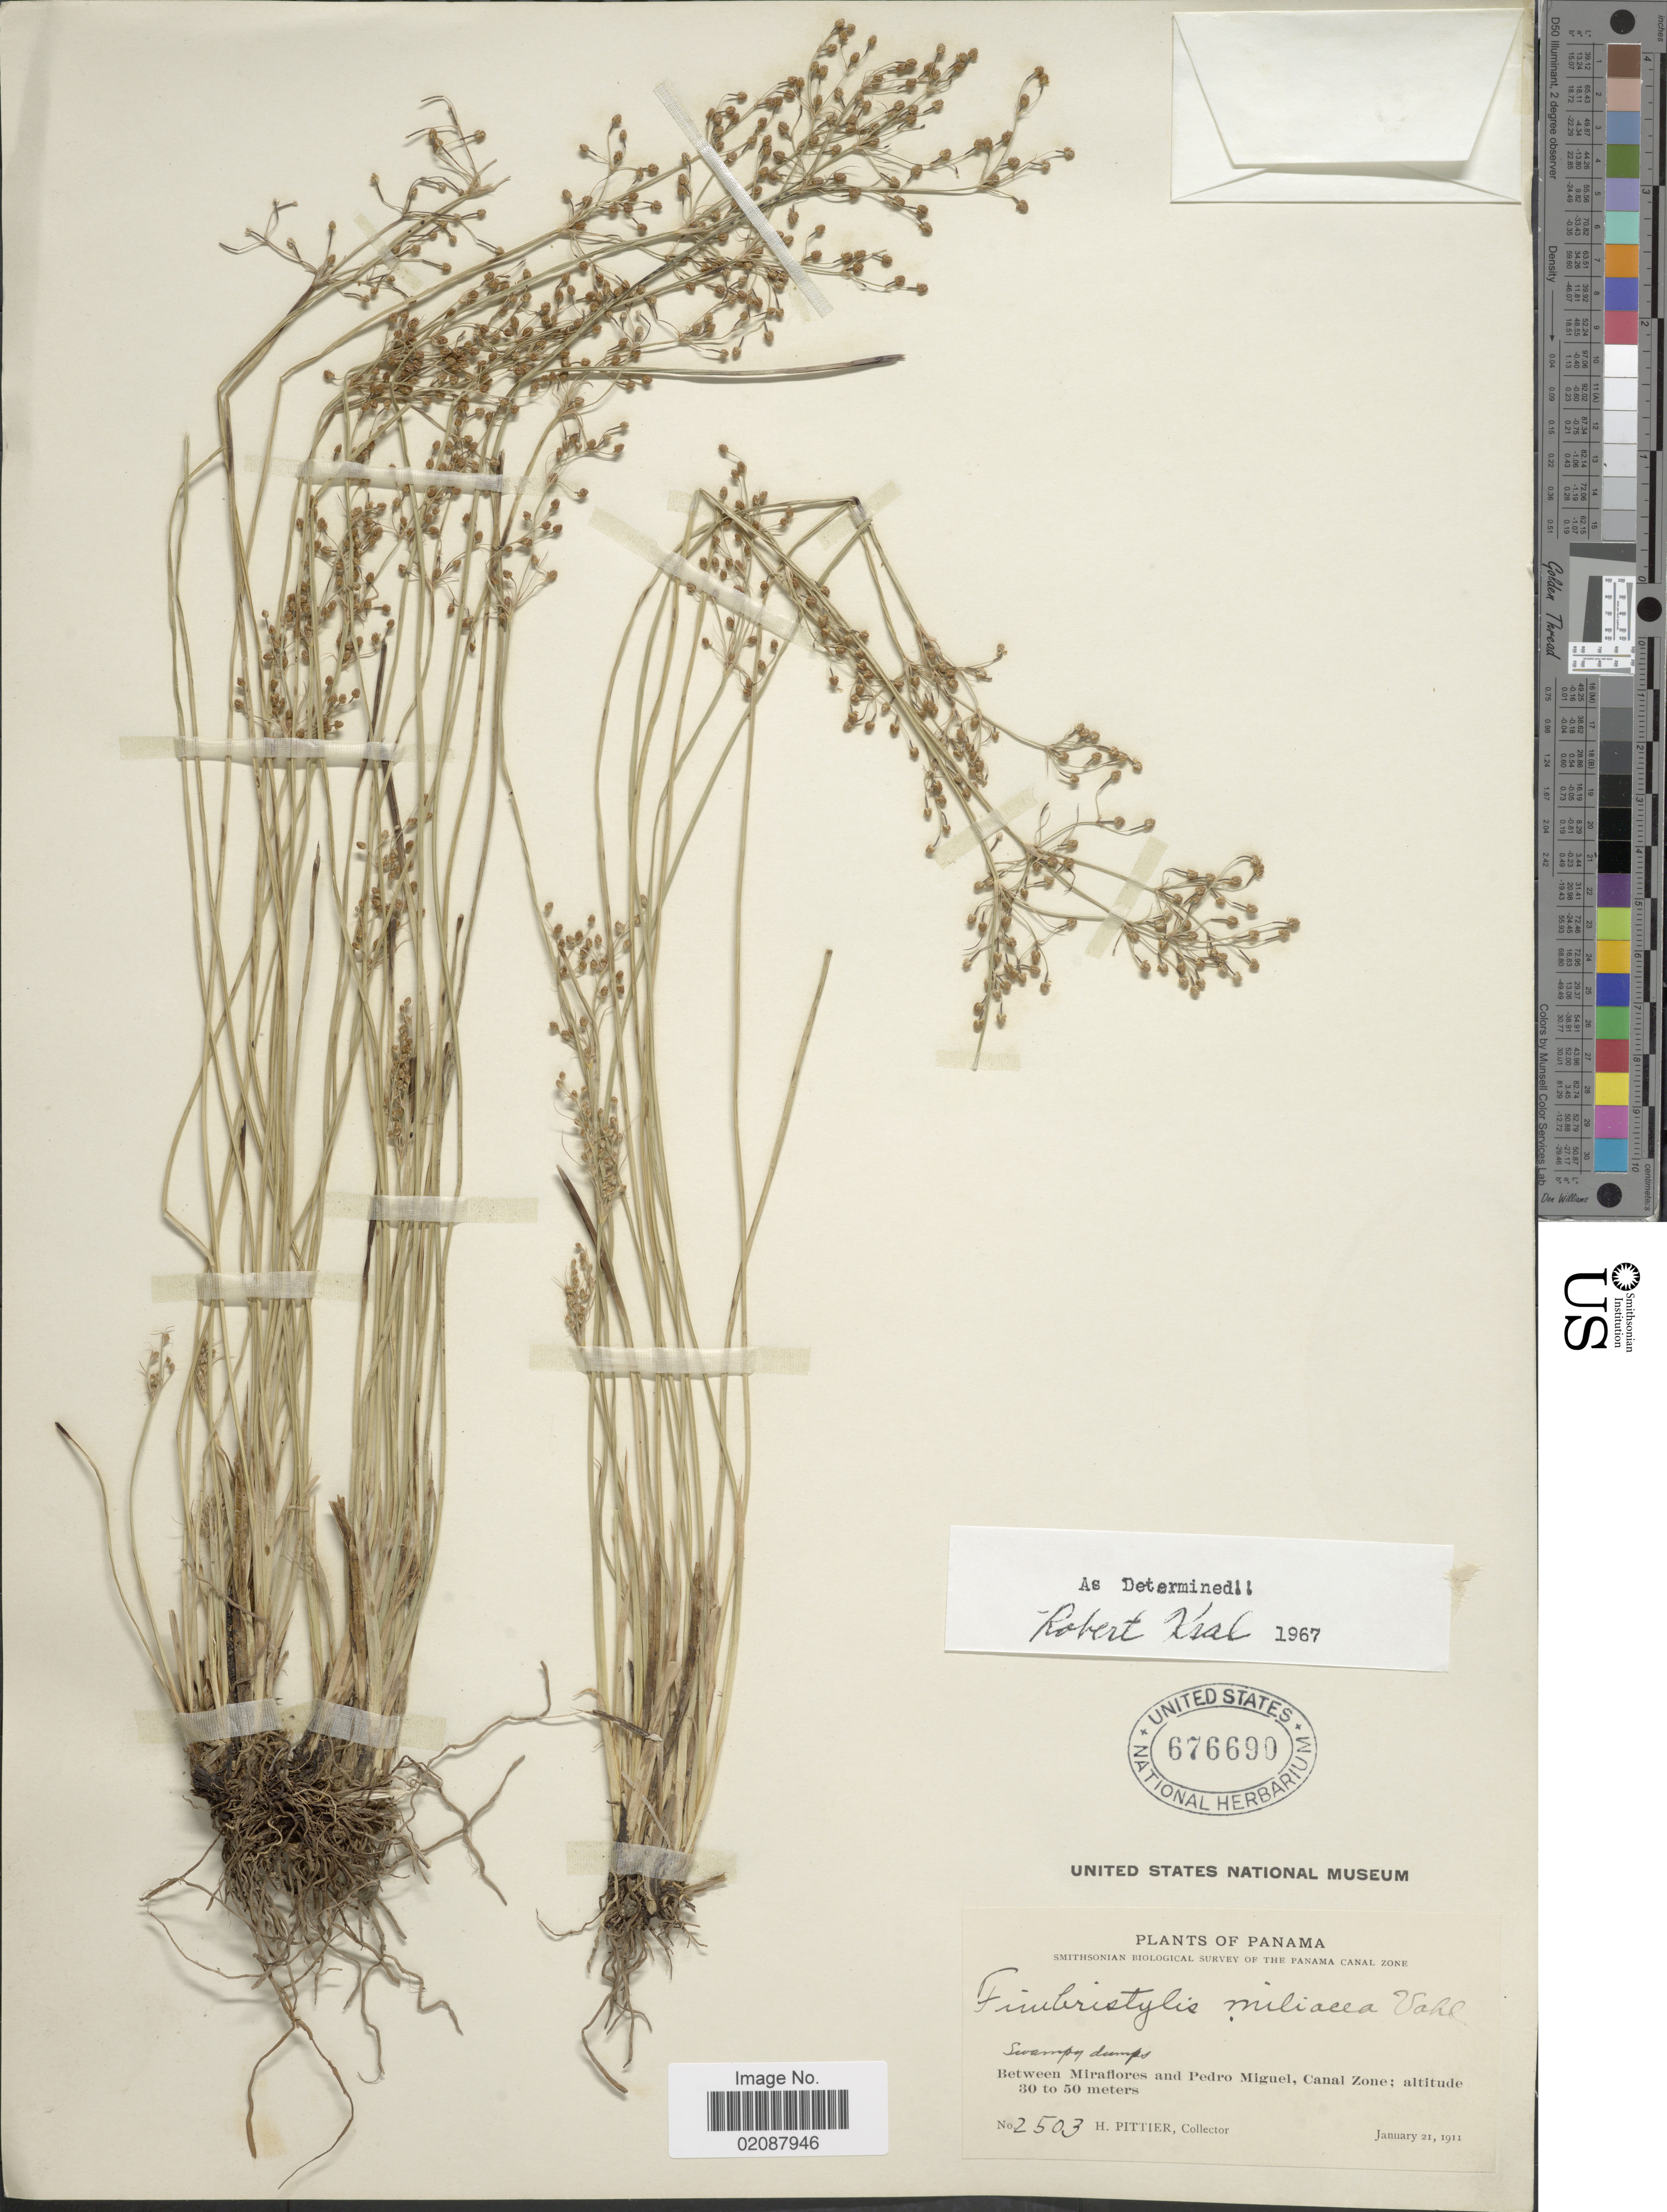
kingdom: Plantae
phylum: Tracheophyta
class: Liliopsida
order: Poales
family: Cyperaceae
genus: Fimbristylis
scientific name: Fimbristylis littoralis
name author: Gaudich.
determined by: Strong, M. T., (US), Smithsonian Institution - National Museum of Natural History (UNITED STATES)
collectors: H. F. Pittier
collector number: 2503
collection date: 1911-01-21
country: Panama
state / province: Panamá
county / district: Canal Zone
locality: Between Miraflores and Pedro Miguel, Canal Zone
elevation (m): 30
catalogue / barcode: US 676690